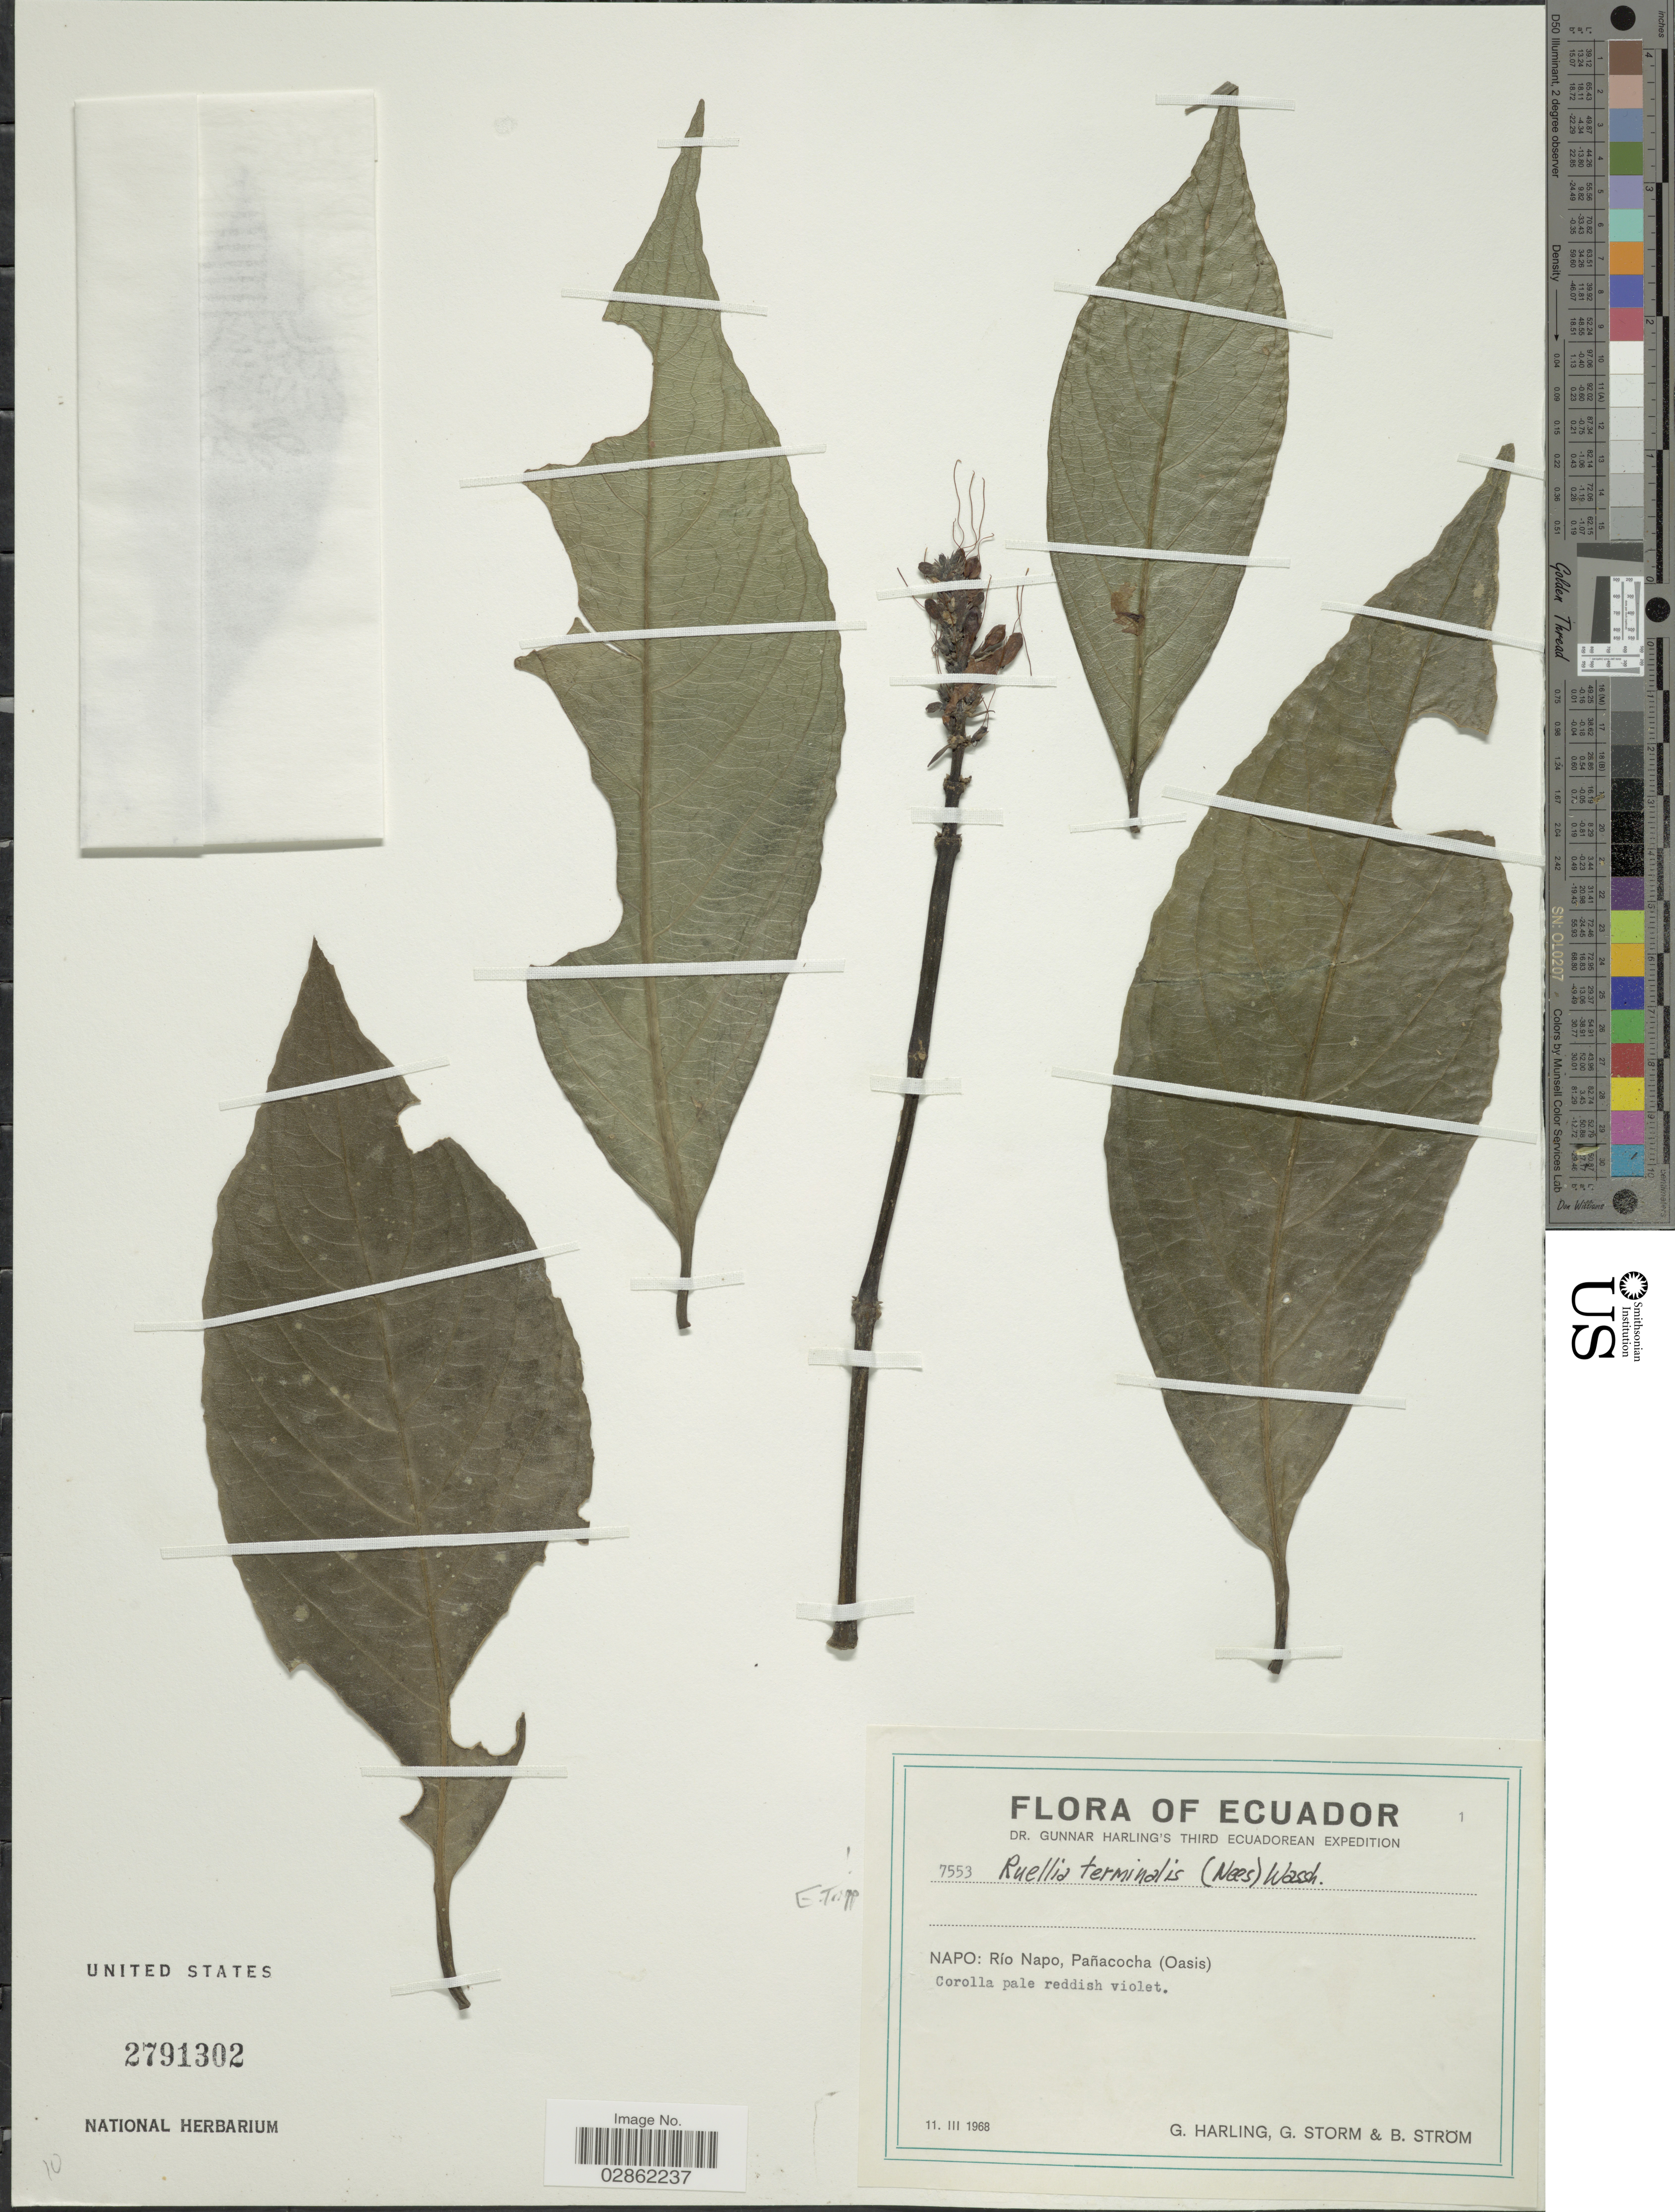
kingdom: Plantae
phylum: Tracheophyta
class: Magnoliopsida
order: Lamiales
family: Acanthaceae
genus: Ruellia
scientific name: Ruellia terminalis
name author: (Nees) Wassh.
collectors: G. Harling, G. Storm & B. Ström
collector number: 7553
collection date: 1968-03-11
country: Ecuador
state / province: Napo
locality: Río Napo, Pañacocha (Oasis).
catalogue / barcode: US 2791302